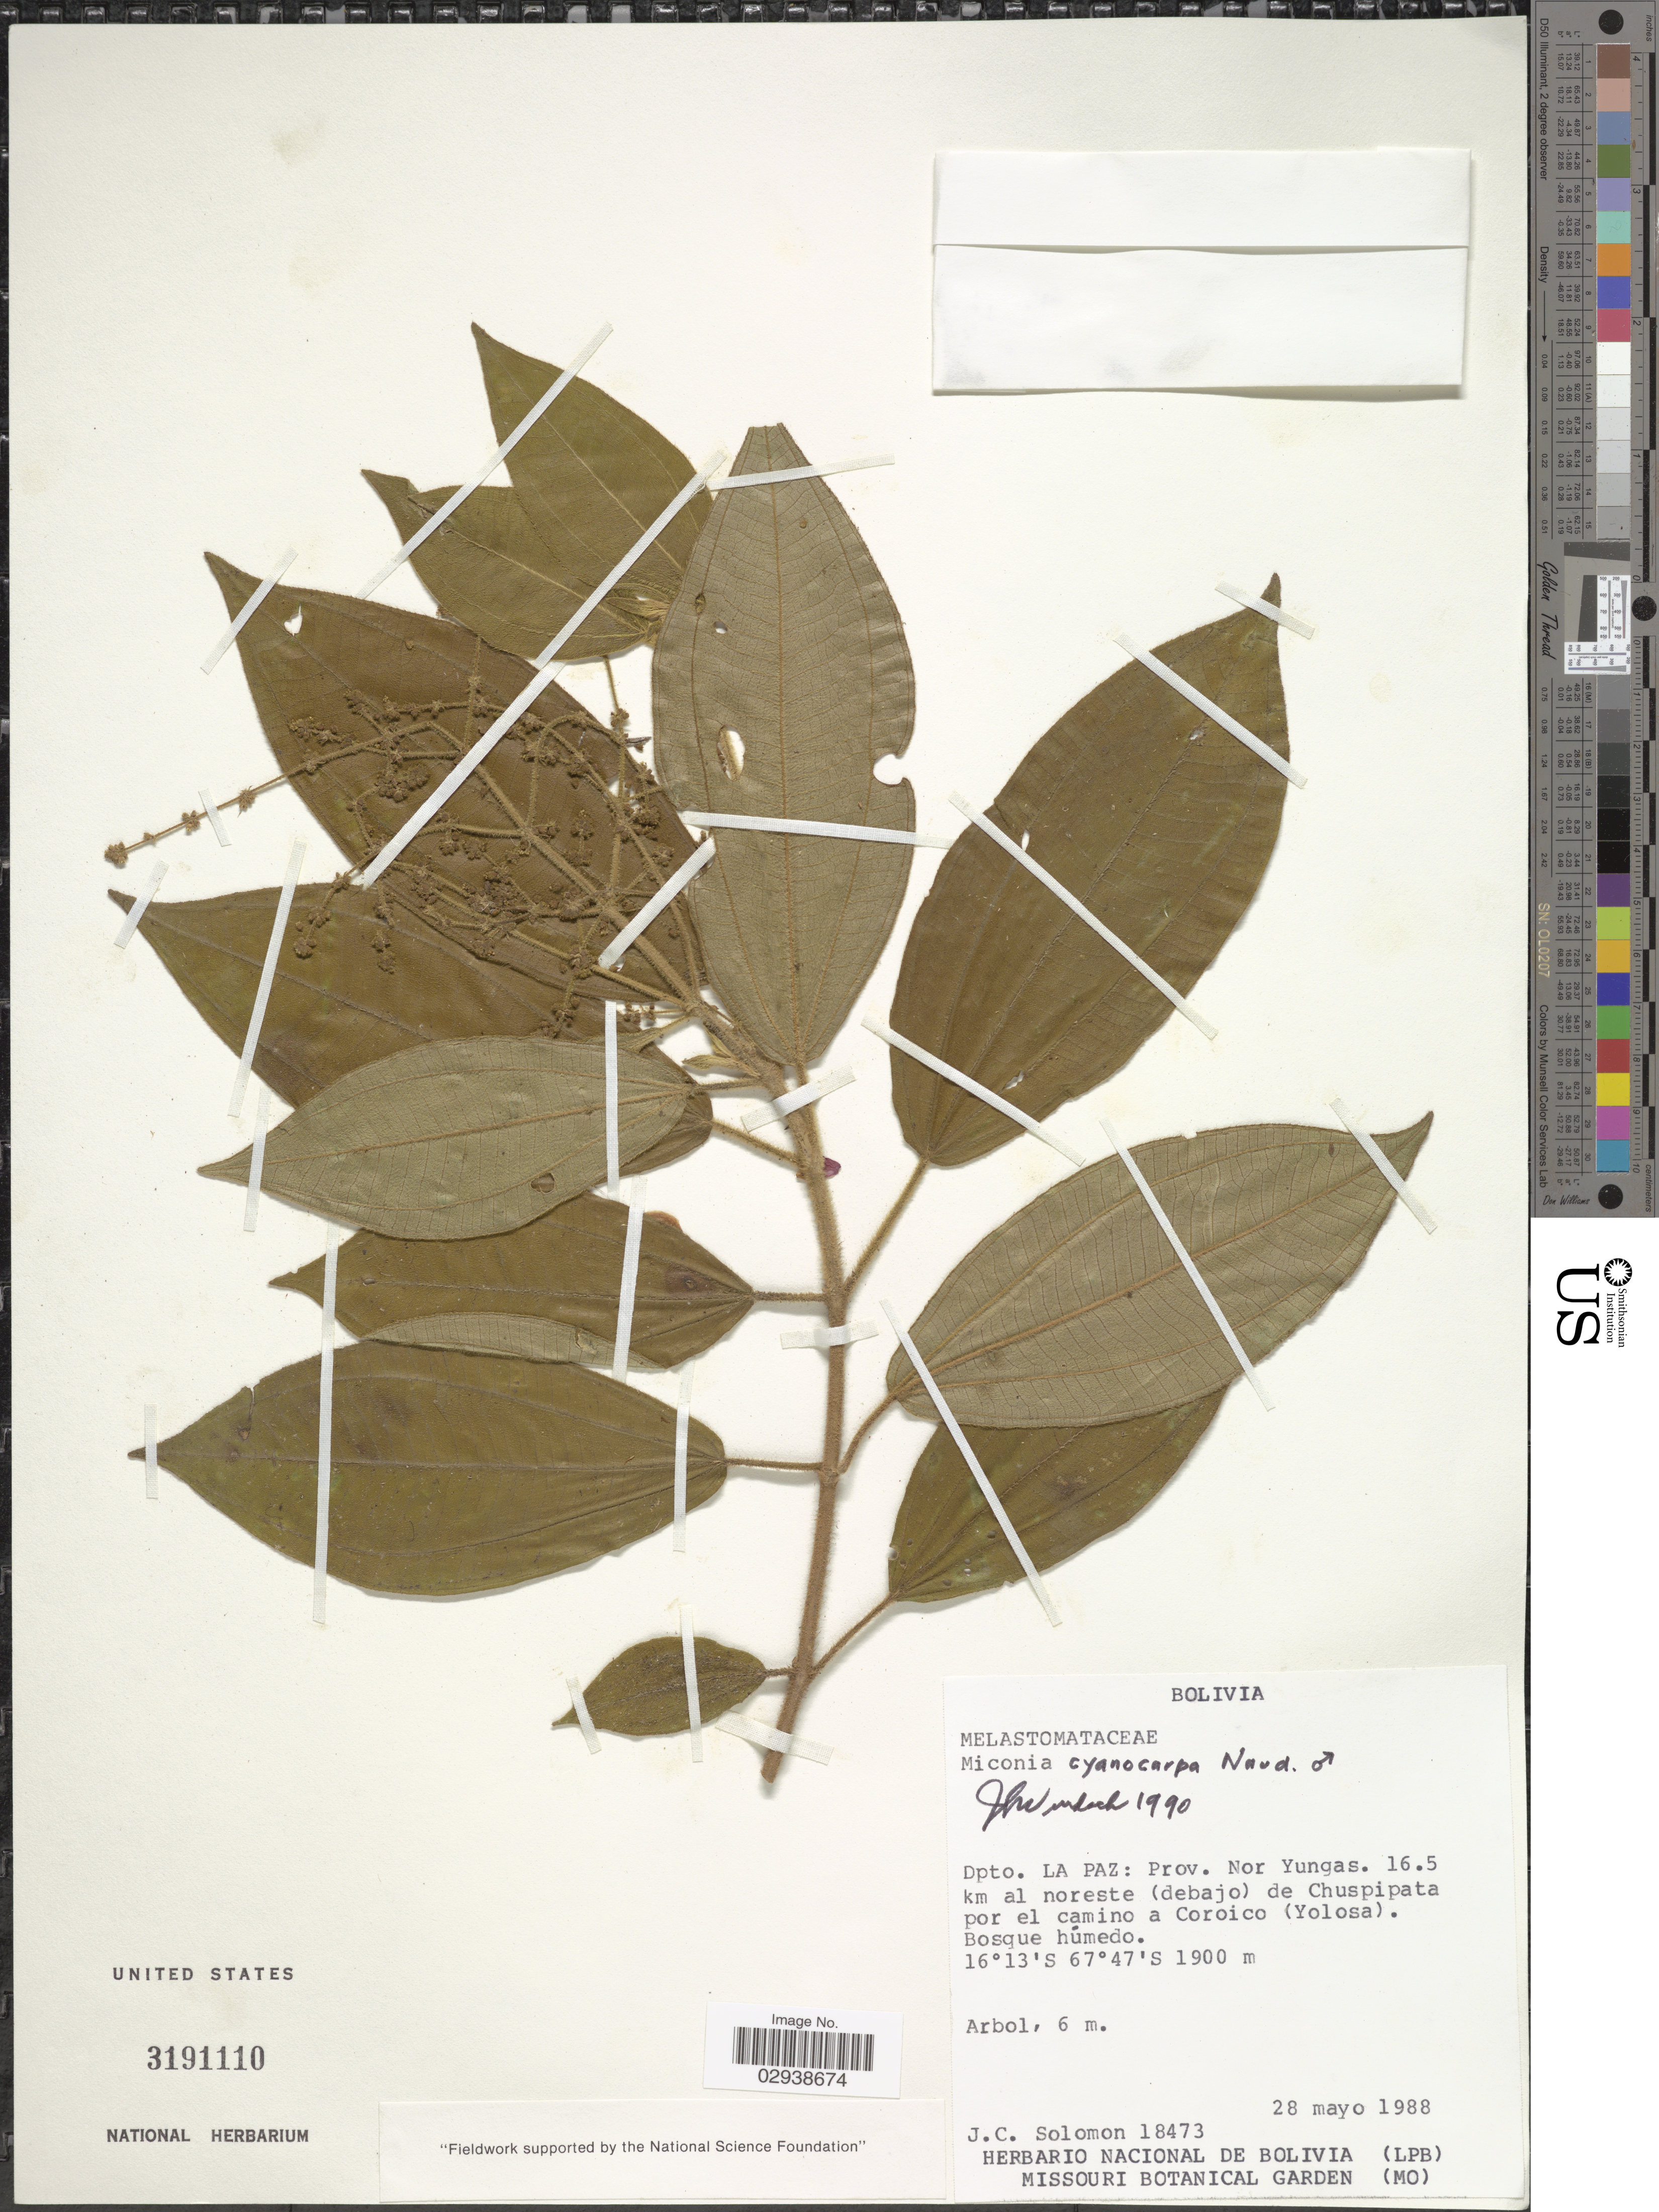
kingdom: Plantae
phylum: Tracheophyta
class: Magnoliopsida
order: Myrtales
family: Melastomataceae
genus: Miconia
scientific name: Miconia cyanocarpa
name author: Naudin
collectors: J. C. Solomon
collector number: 18473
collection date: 1988-05-28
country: Bolivia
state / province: La Paz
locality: Dpto. La Paz: Prov. Nor Yungas, 16.5 km al noreste (debajo) de Chuspipata por el camino a Coroico (Yolosa).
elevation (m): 1900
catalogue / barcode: US 3191110